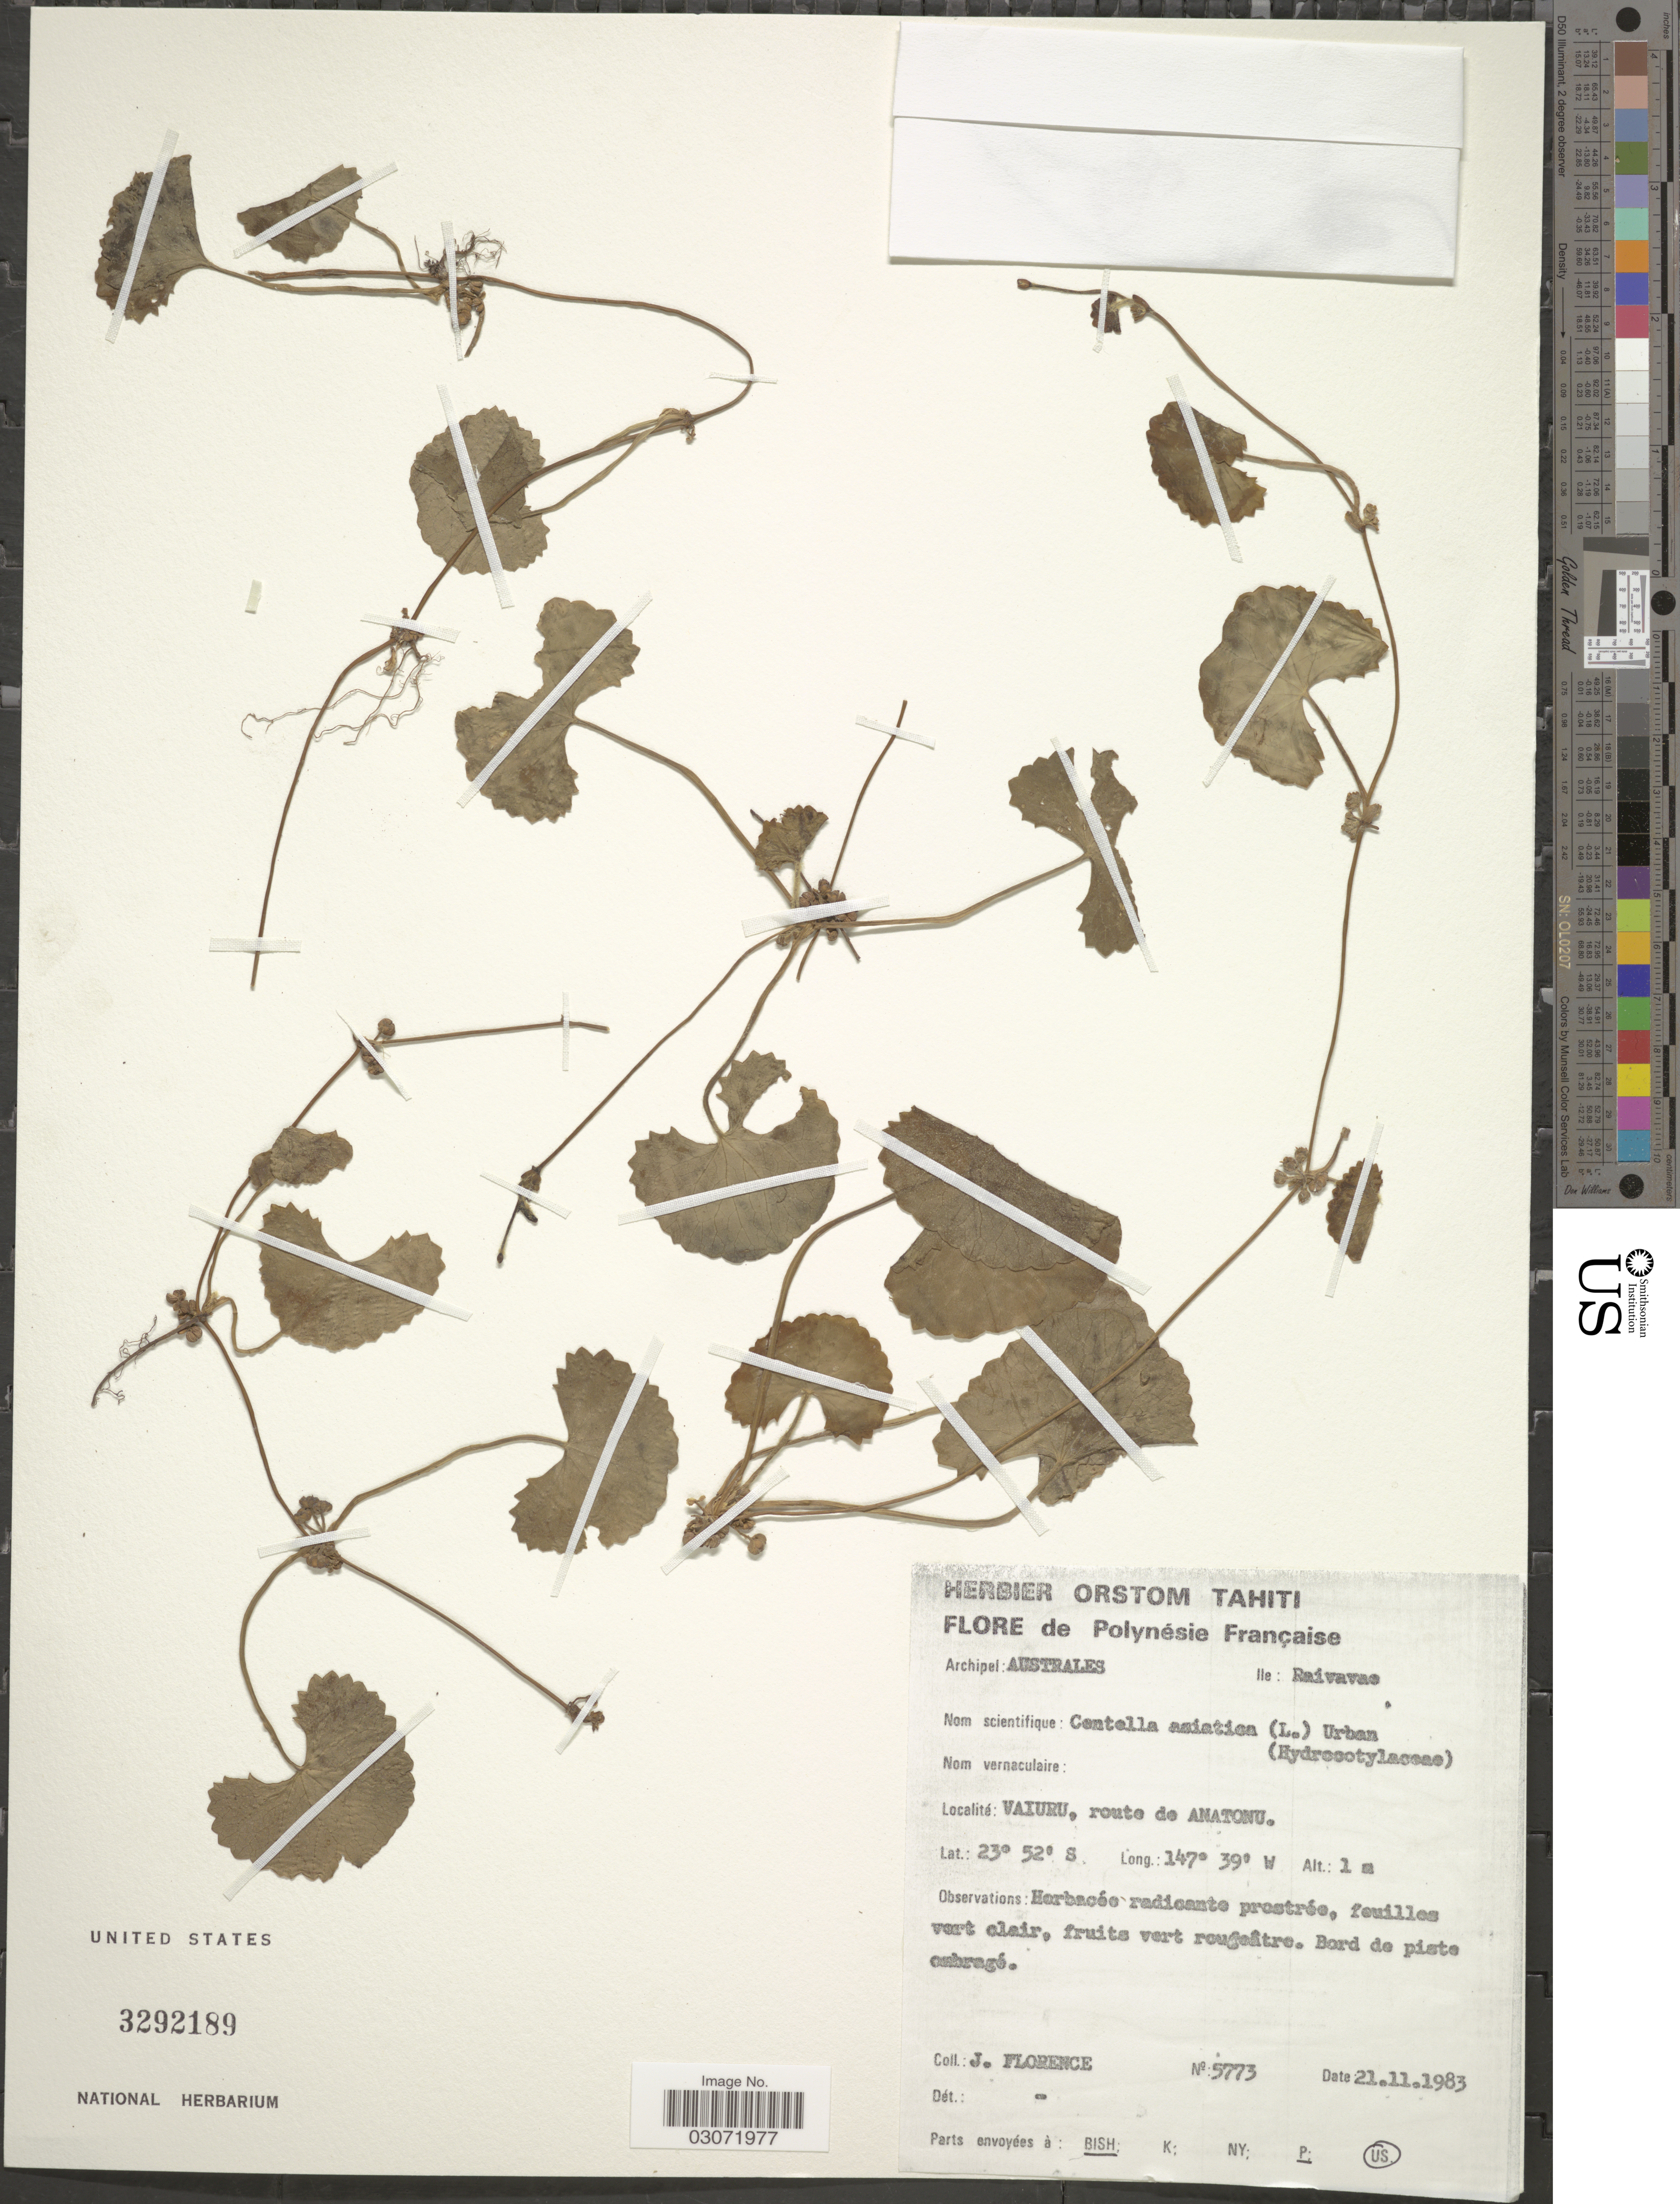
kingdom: Plantae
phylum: Tracheophyta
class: Magnoliopsida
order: Apiales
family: Apiaceae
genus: Centella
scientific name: Centella asiatica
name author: (L.) Urb.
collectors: J. Florence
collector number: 5773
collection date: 1983-11-21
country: French Polynesia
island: Raivavae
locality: Archipel: Australes. Ile: Raivavae. Vaiuru, route de Anatonu.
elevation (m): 1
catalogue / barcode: US 3292189